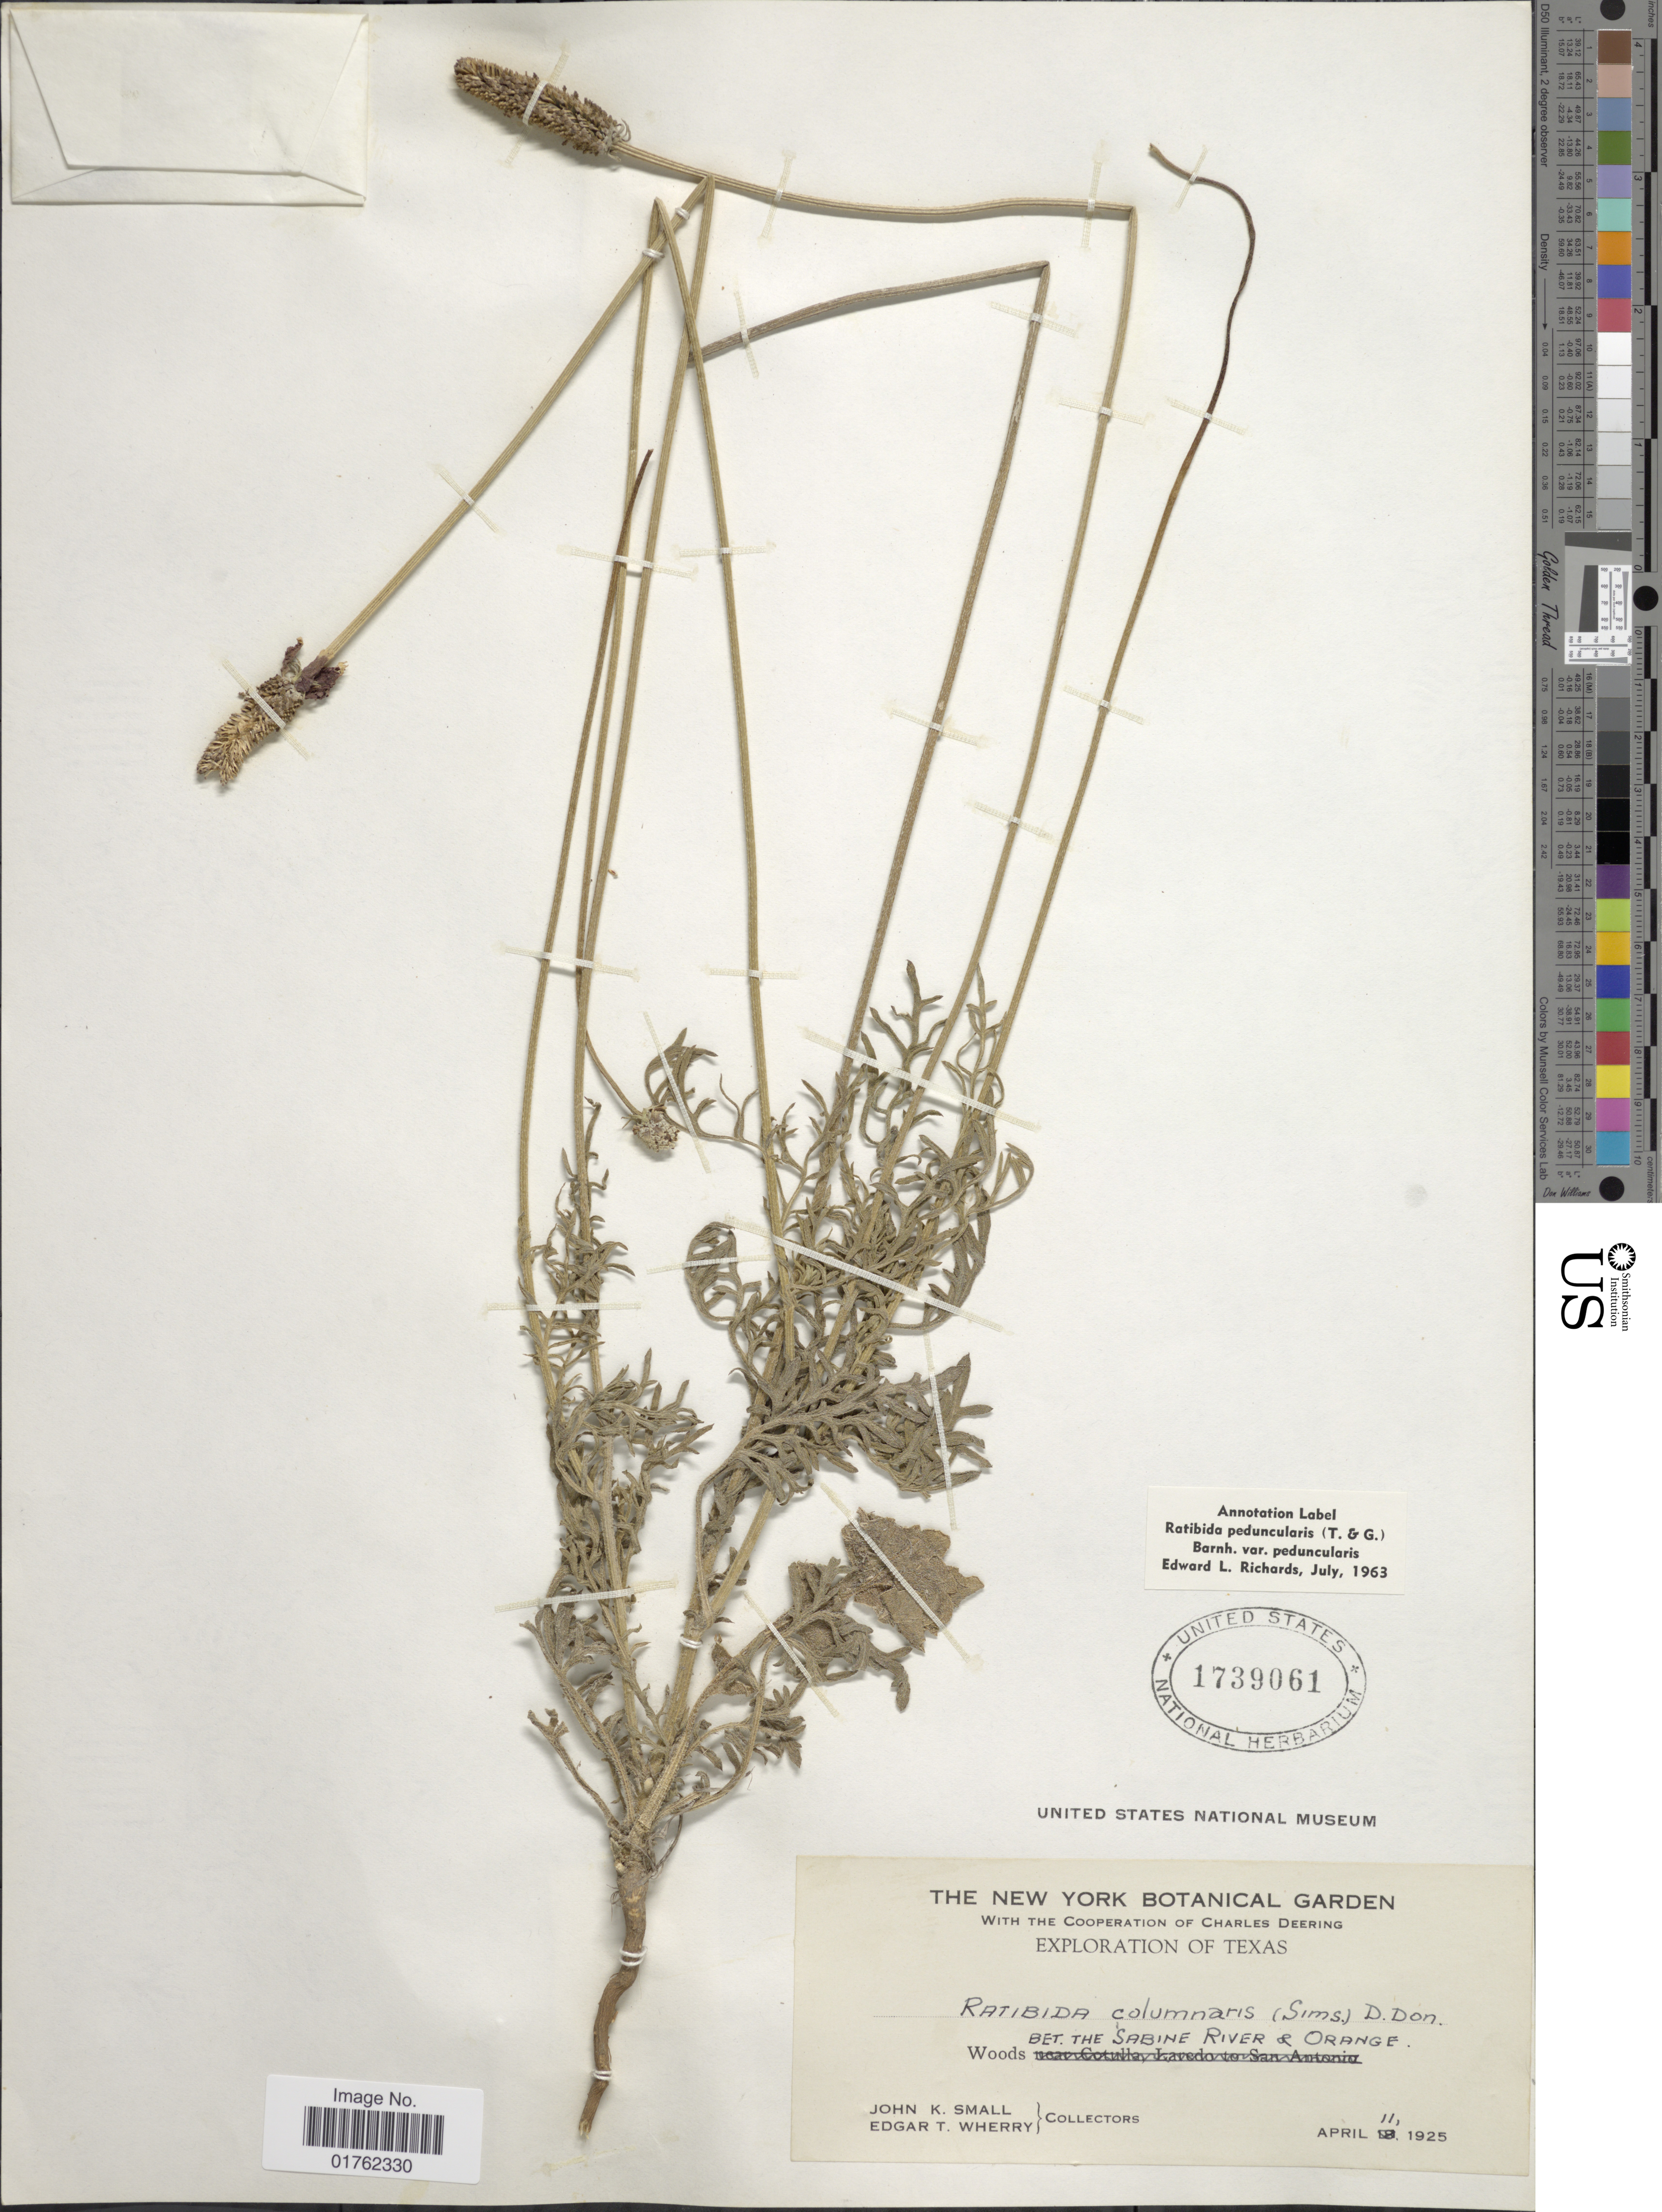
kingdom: Plantae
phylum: Tracheophyta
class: Magnoliopsida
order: Asterales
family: Asteraceae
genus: Ratibida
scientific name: Ratibida peduncularis var. picta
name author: (A. Gray)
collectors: J. K. Small & E. T. Wherry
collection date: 1925-04-11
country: United States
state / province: Texas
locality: Woods, Bet the Sabine River & Orange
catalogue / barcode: US 1739061